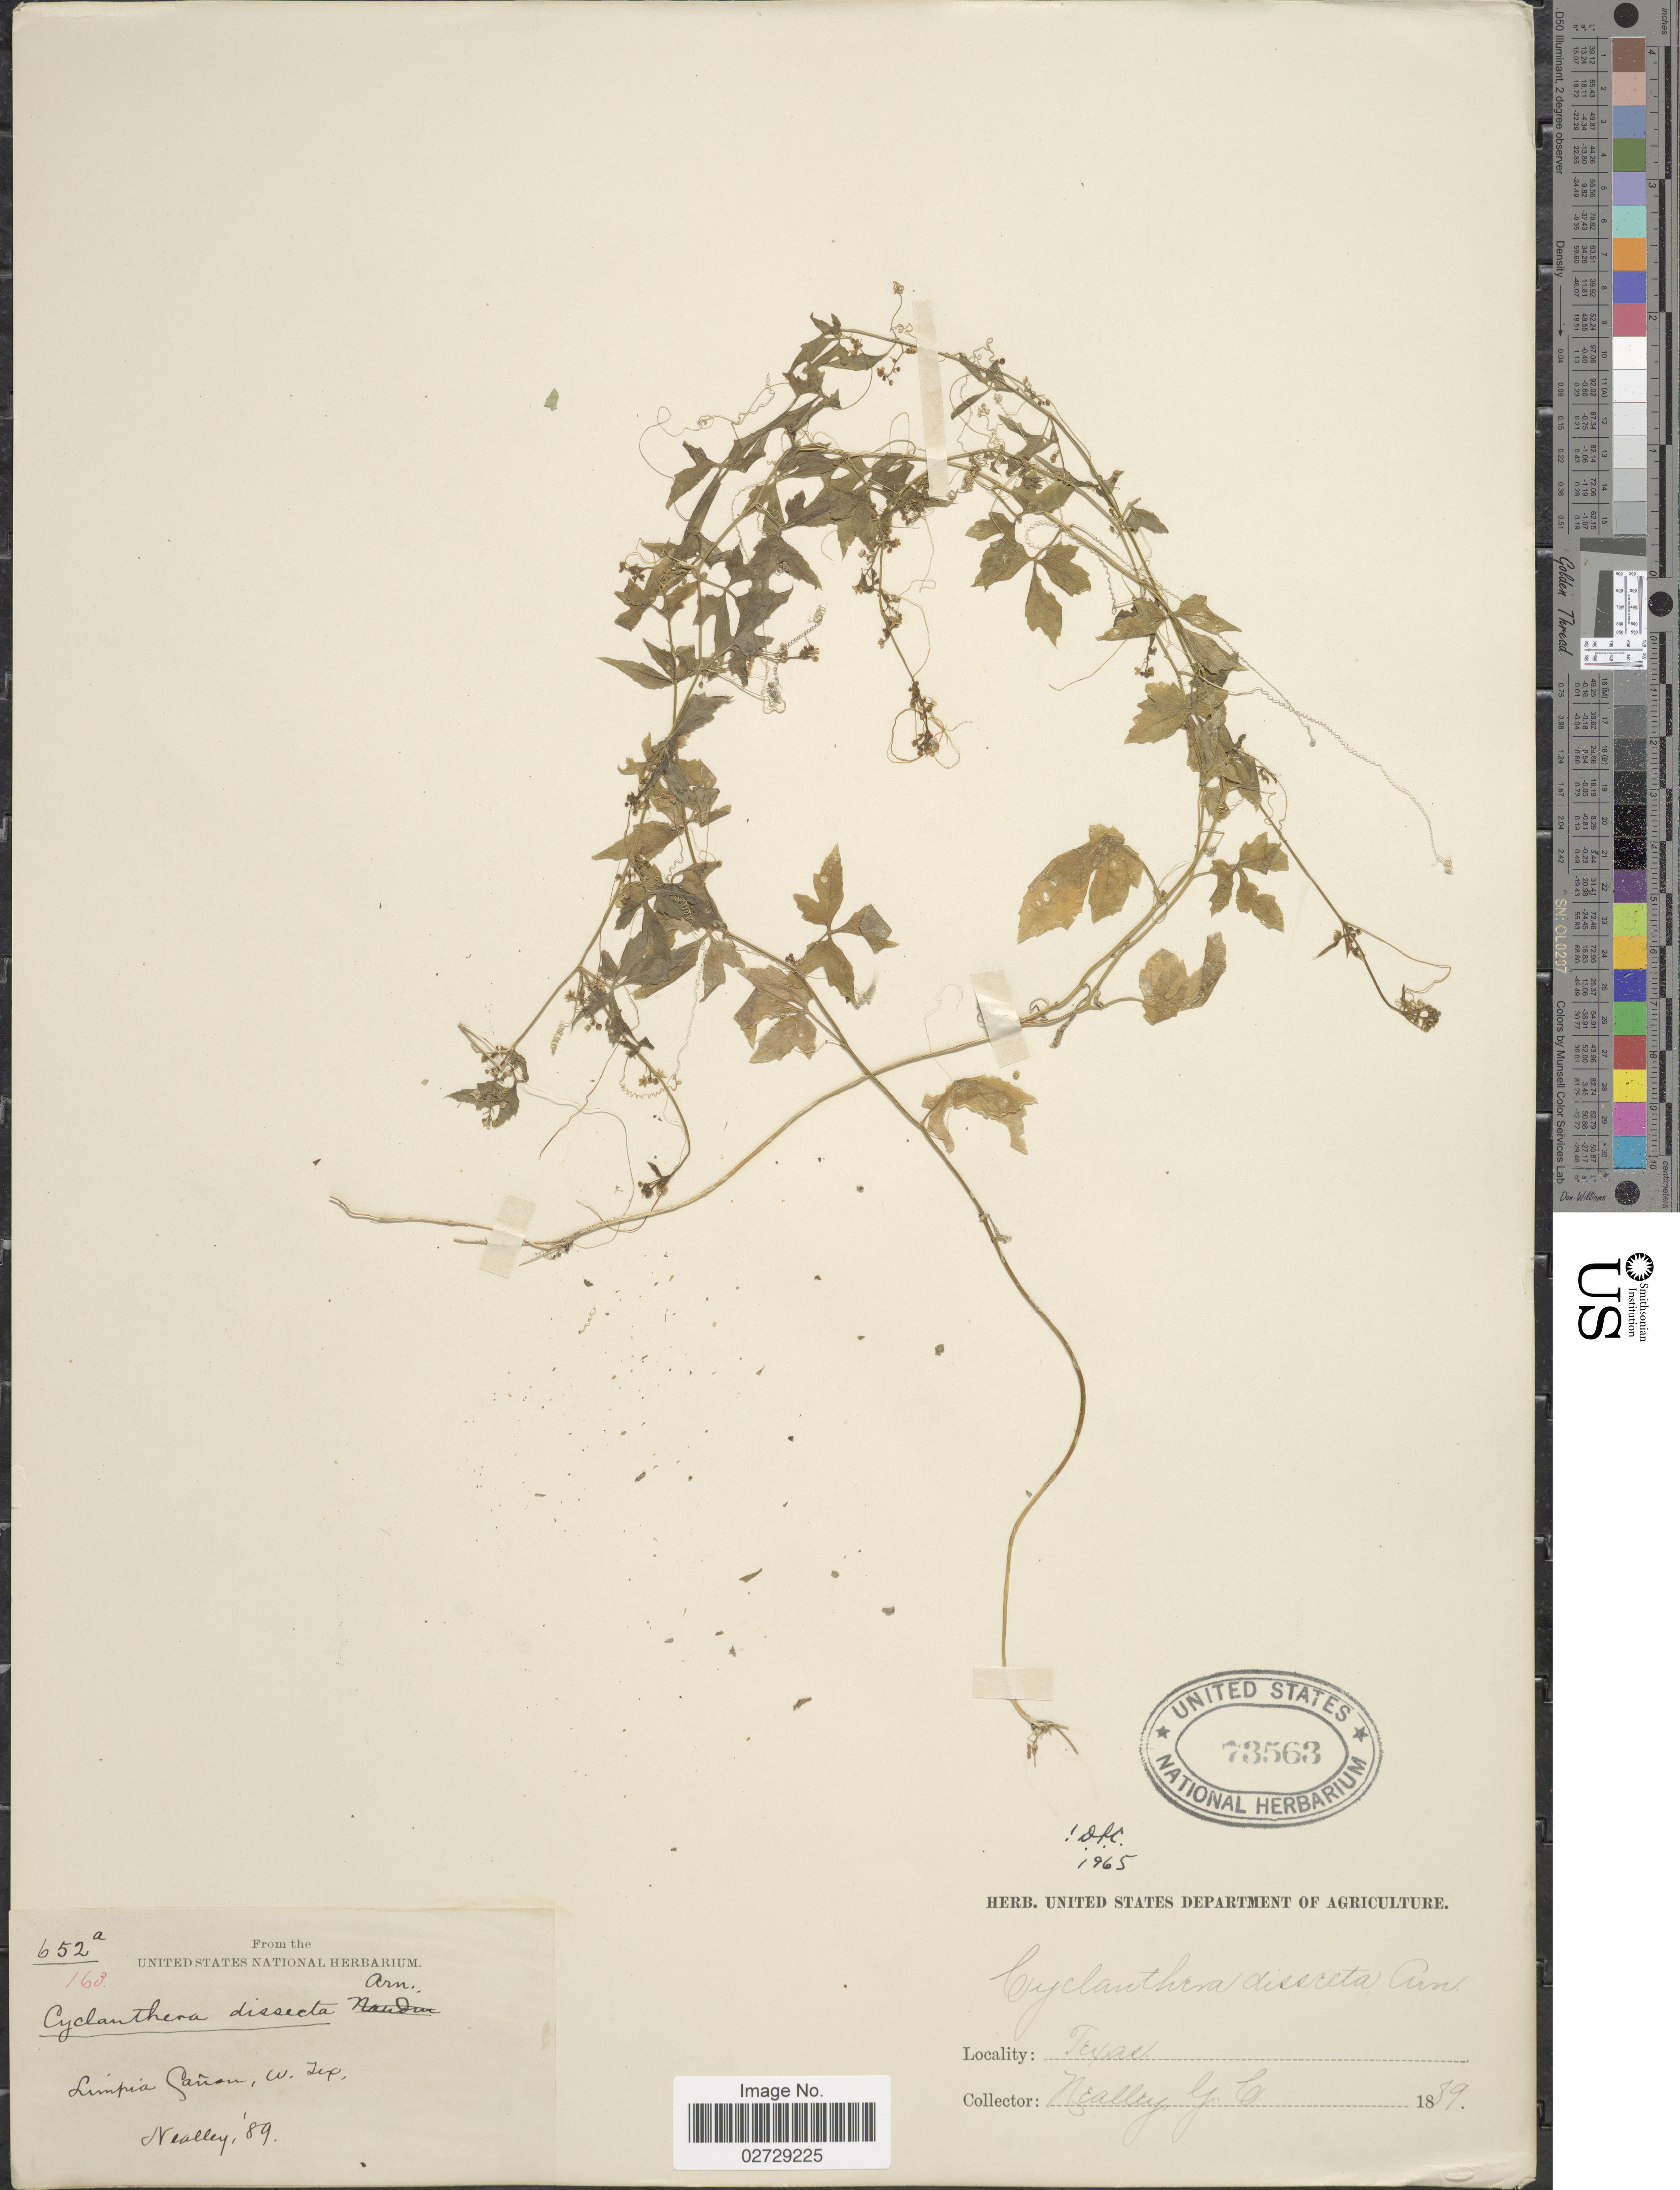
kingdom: Plantae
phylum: Tracheophyta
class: Magnoliopsida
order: Cucurbitales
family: Cucurbitaceae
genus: Cyclanthera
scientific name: Cyclanthera dissecta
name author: (Torr. & A. Gray) Arn.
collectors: G. C. Nealley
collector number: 652A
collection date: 1889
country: United States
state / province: Texas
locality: Limpia Canon, W. Tex.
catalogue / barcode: US 73563